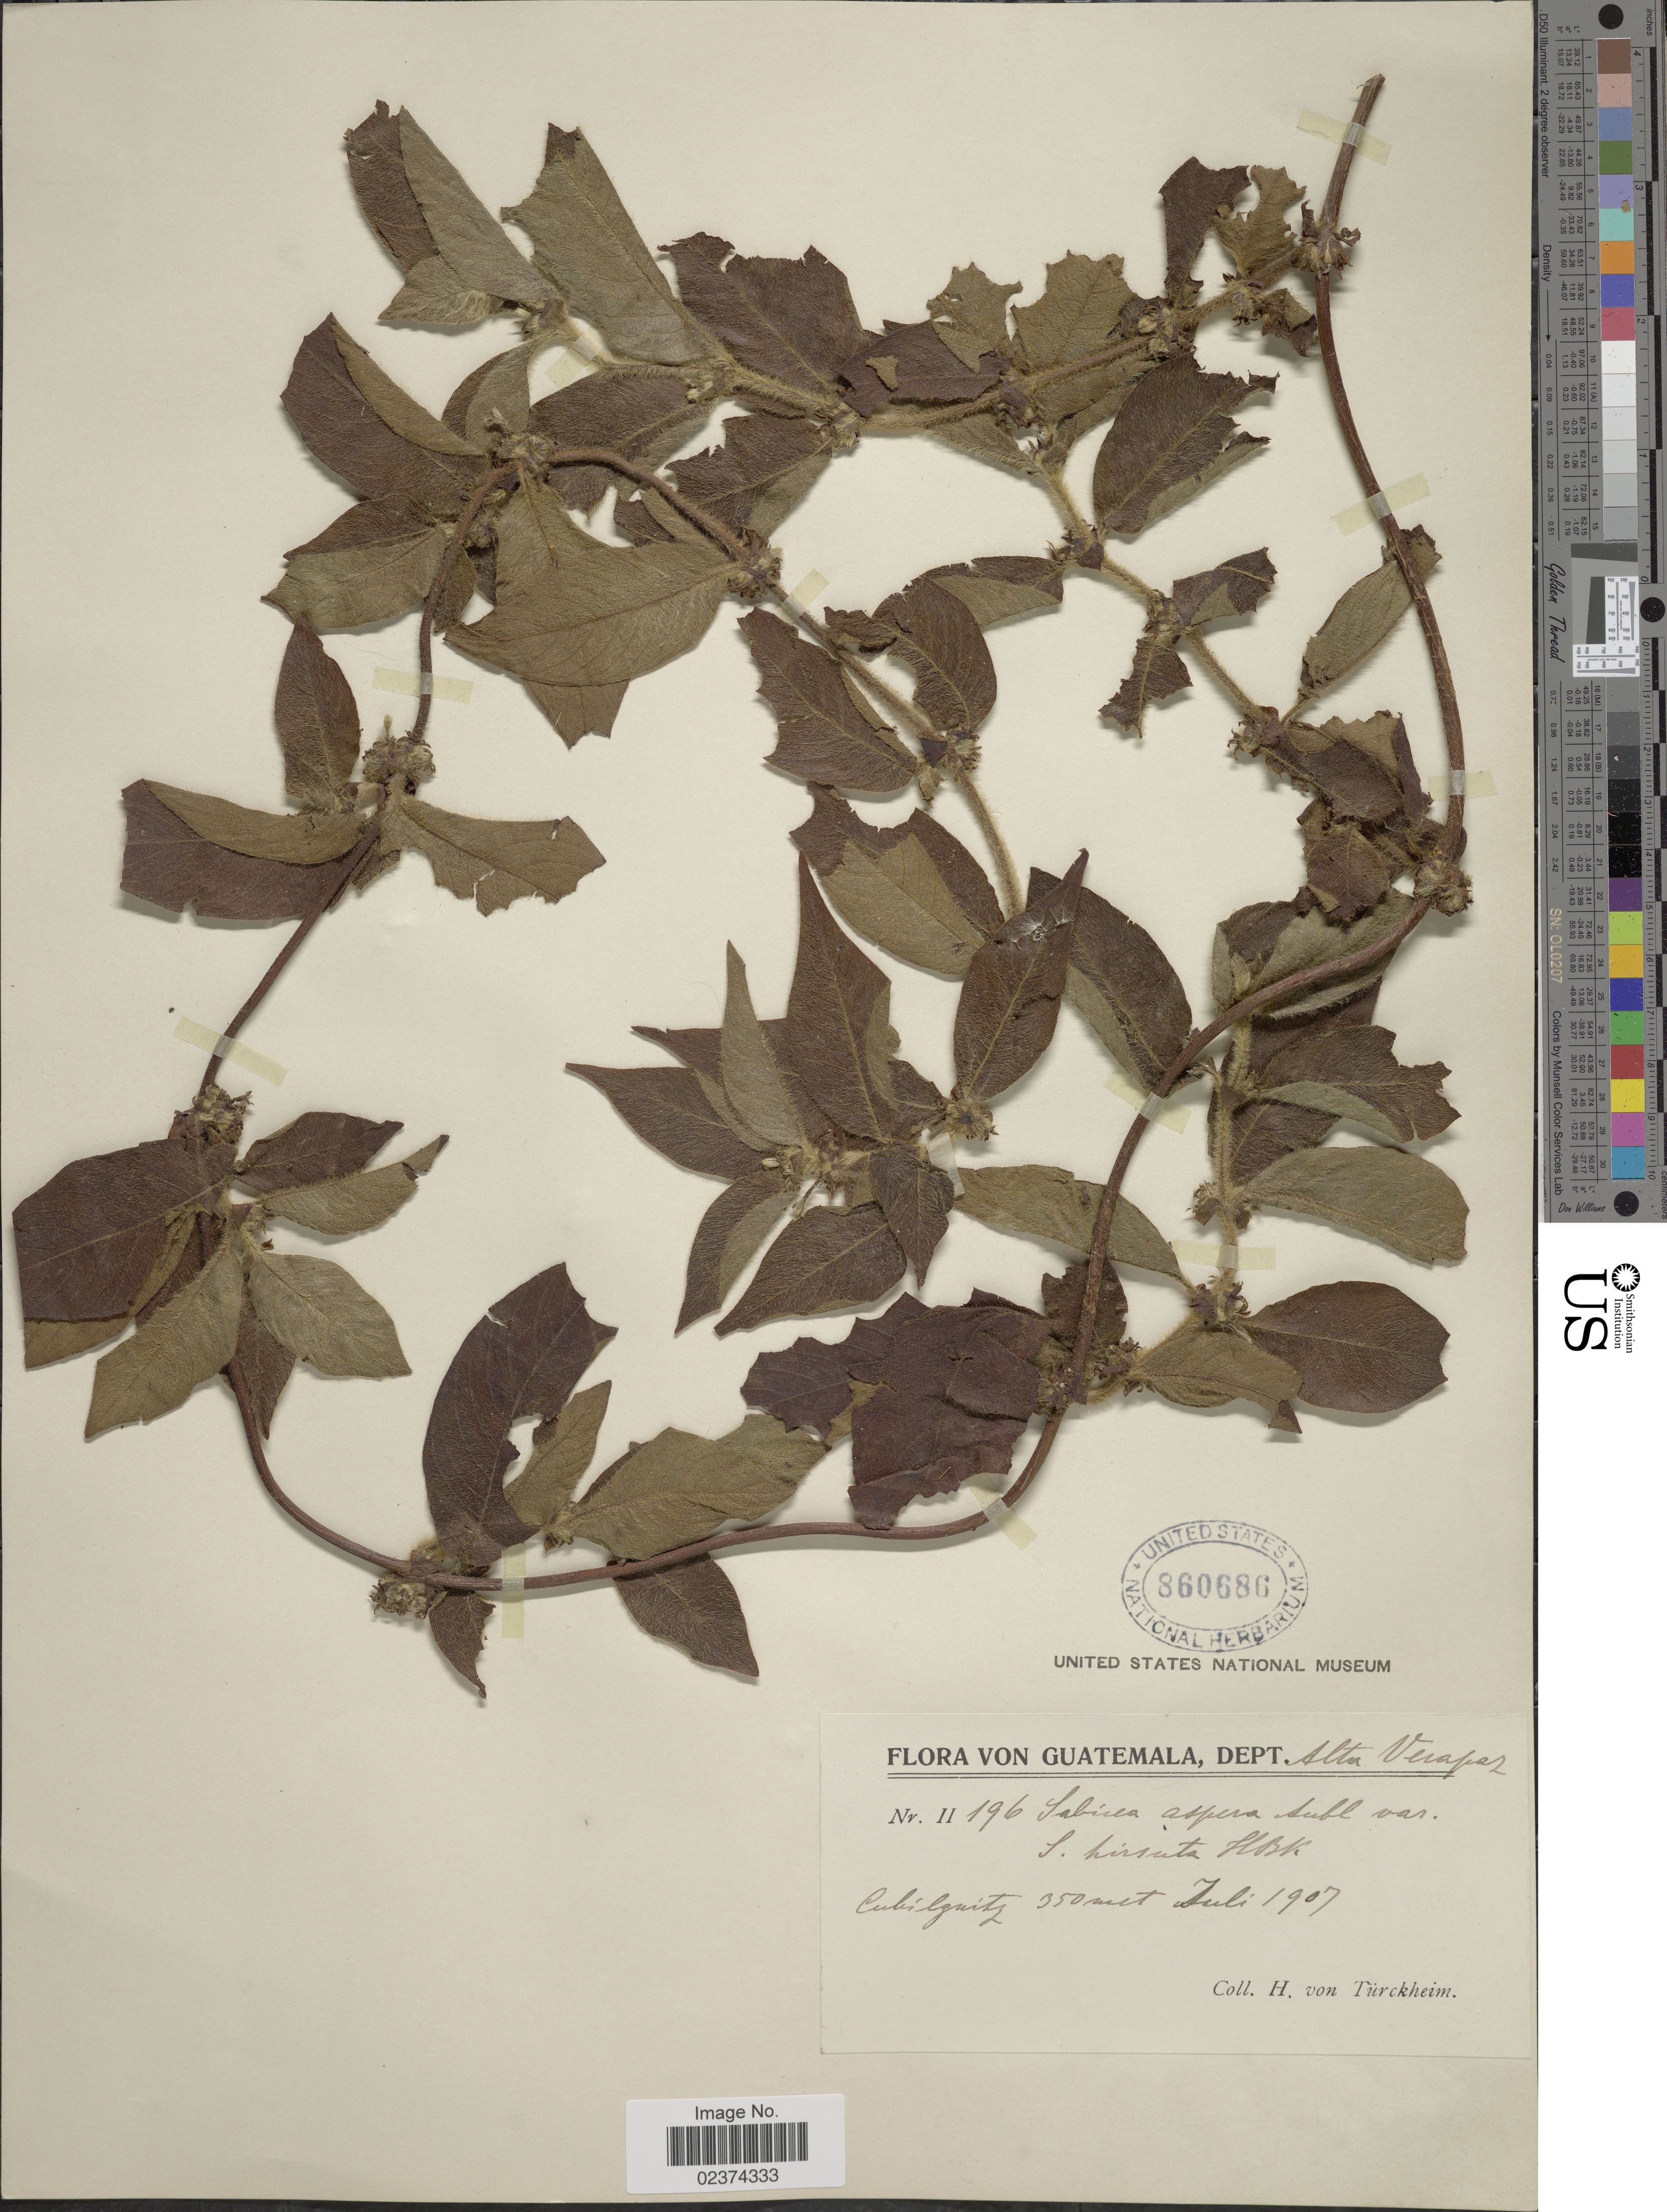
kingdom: Plantae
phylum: Tracheophyta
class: Magnoliopsida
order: Gentianales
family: Rubiaceae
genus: Sabicea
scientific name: Sabicea hirsuta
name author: Kunth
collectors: H. von Türckheim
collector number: ÌI 196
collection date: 1907-07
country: Guatemala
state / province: Alta Verapaz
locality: Dept. Alta Verapaz. Cubilguitz.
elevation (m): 350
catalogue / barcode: US 860686